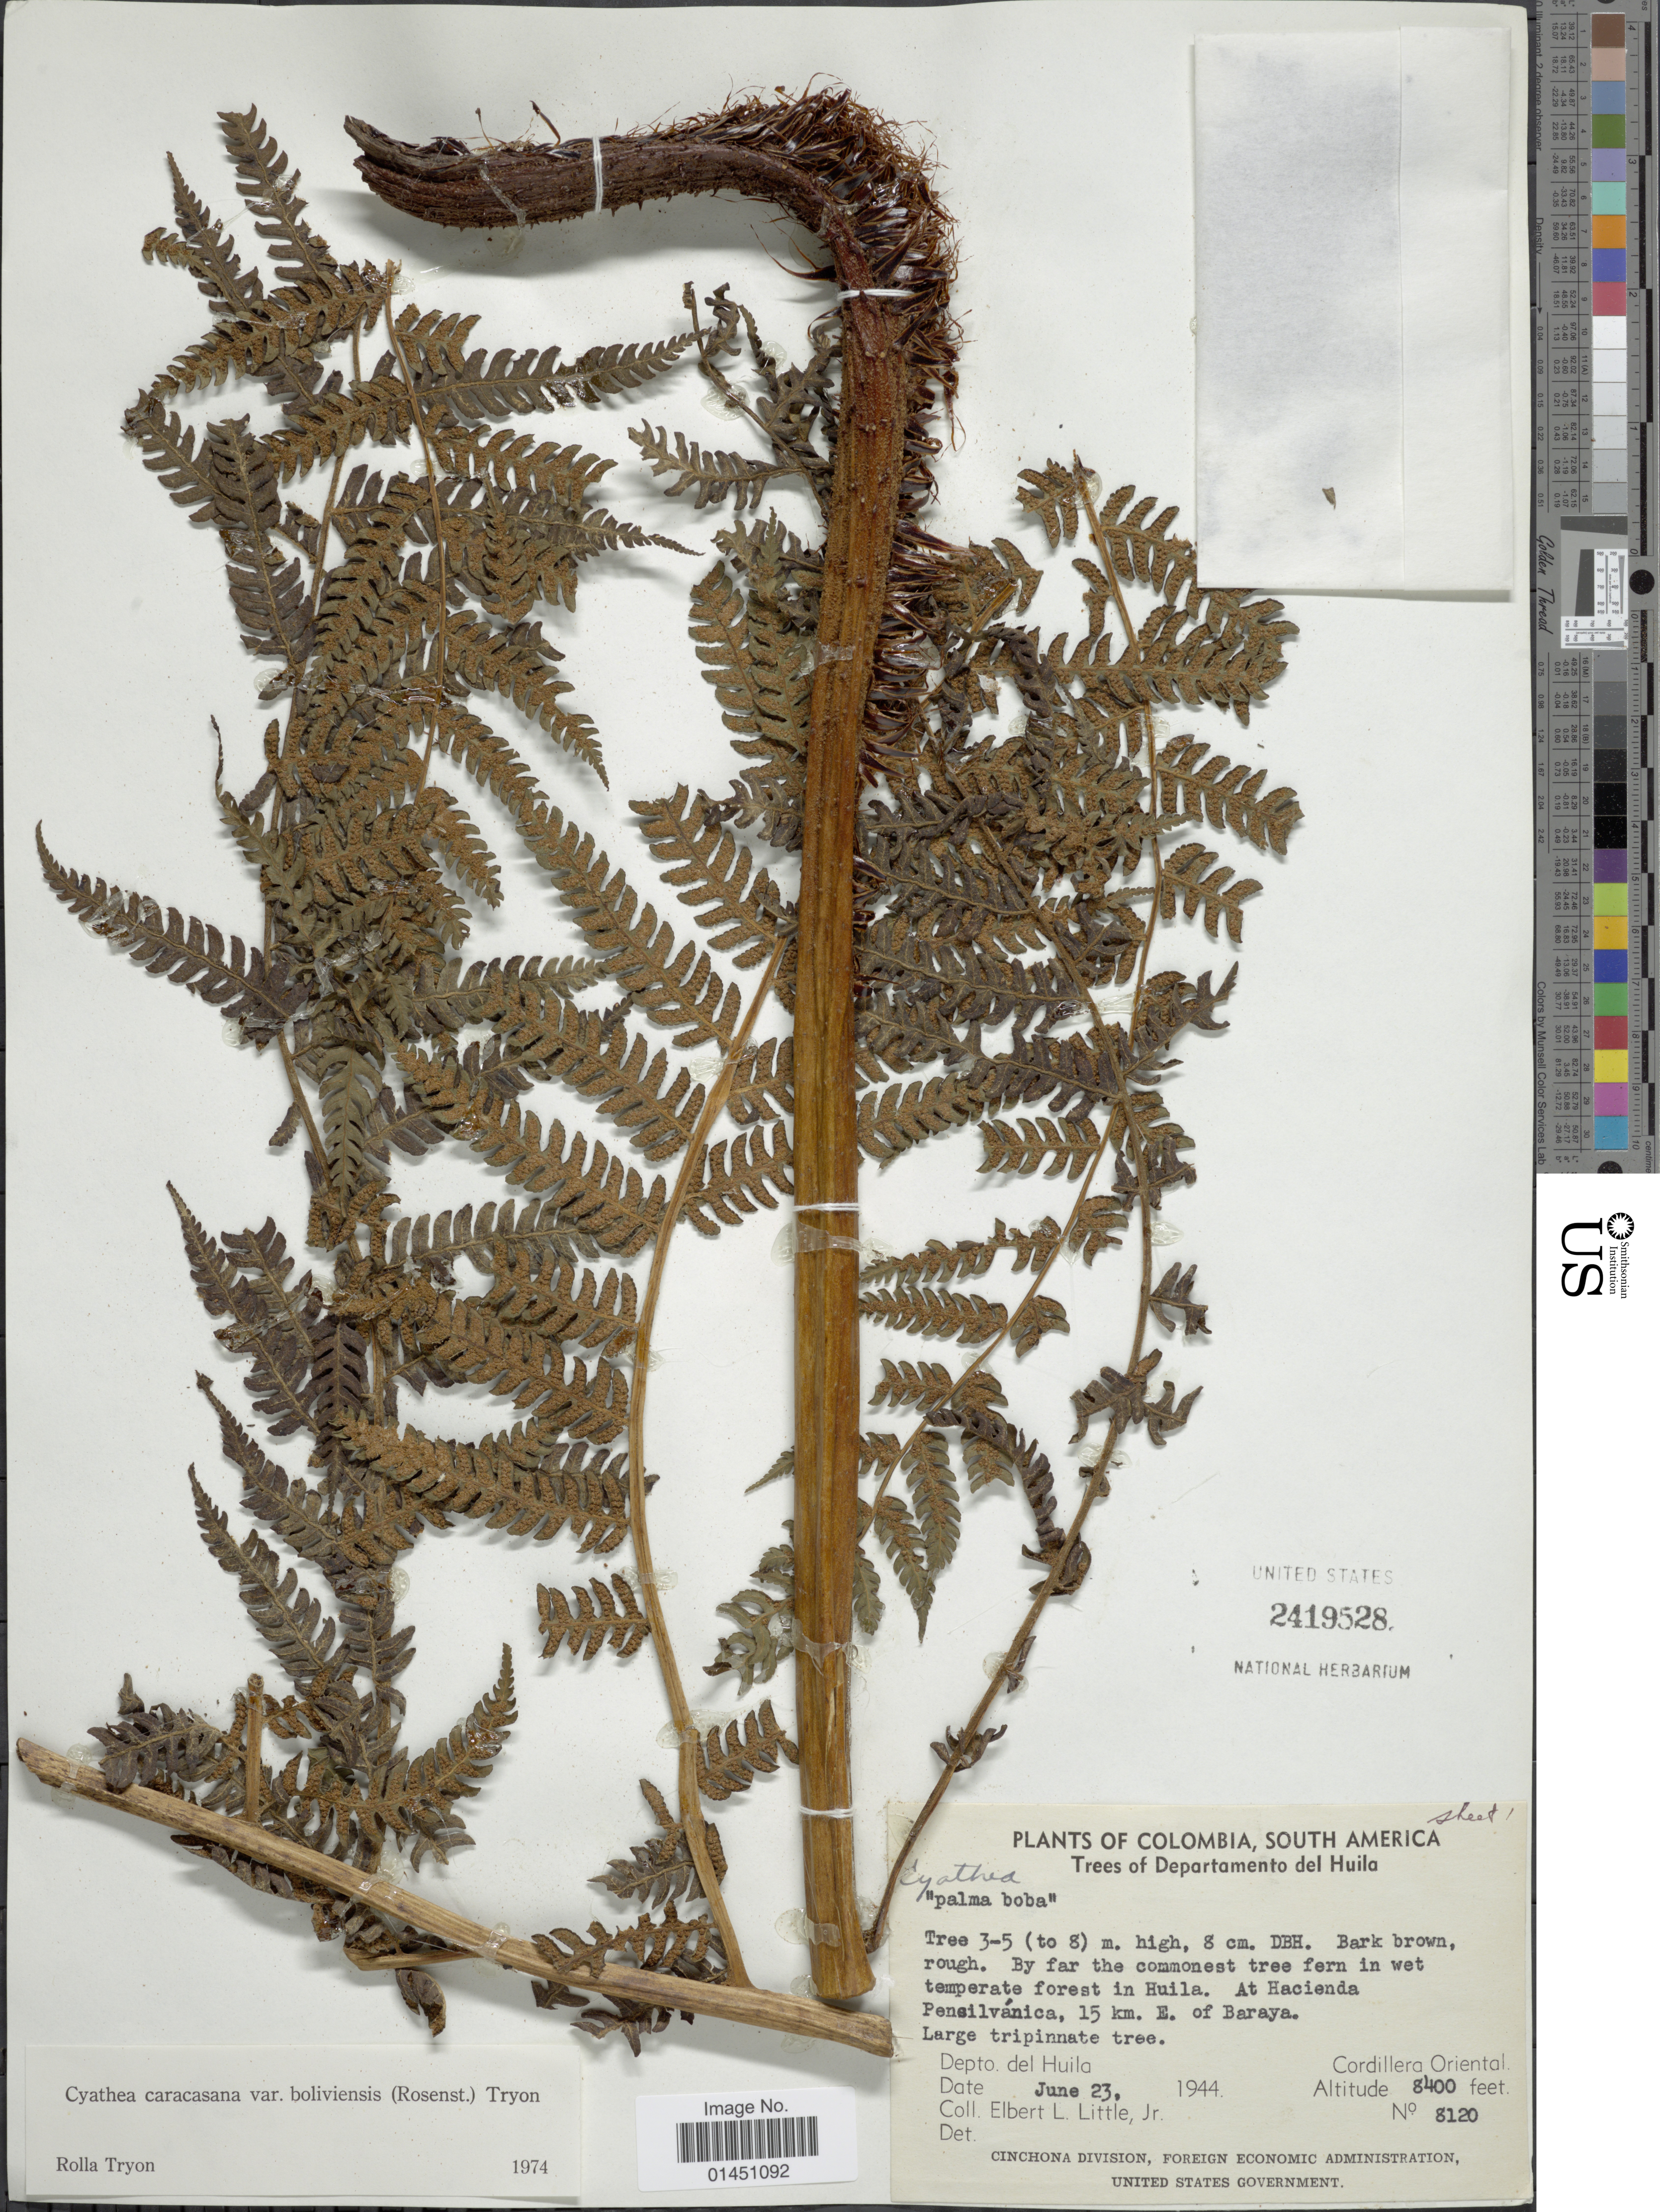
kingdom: Plantae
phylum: Tracheophyta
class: Polypodiopsida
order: Cyatheales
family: Cyatheaceae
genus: Cyathea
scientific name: Cyathea caracasana var. boliviensis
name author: (Rosenst.) R.M. Tryon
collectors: E. L. Little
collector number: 8120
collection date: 1944-06-23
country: Colombia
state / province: Huila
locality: By far the commonest tree fern in wet temperate forest in Huila. At Hacienda Pensilvanica, 15 km E. of Baraya, Cordillera Oriental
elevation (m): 2560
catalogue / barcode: US 2419528